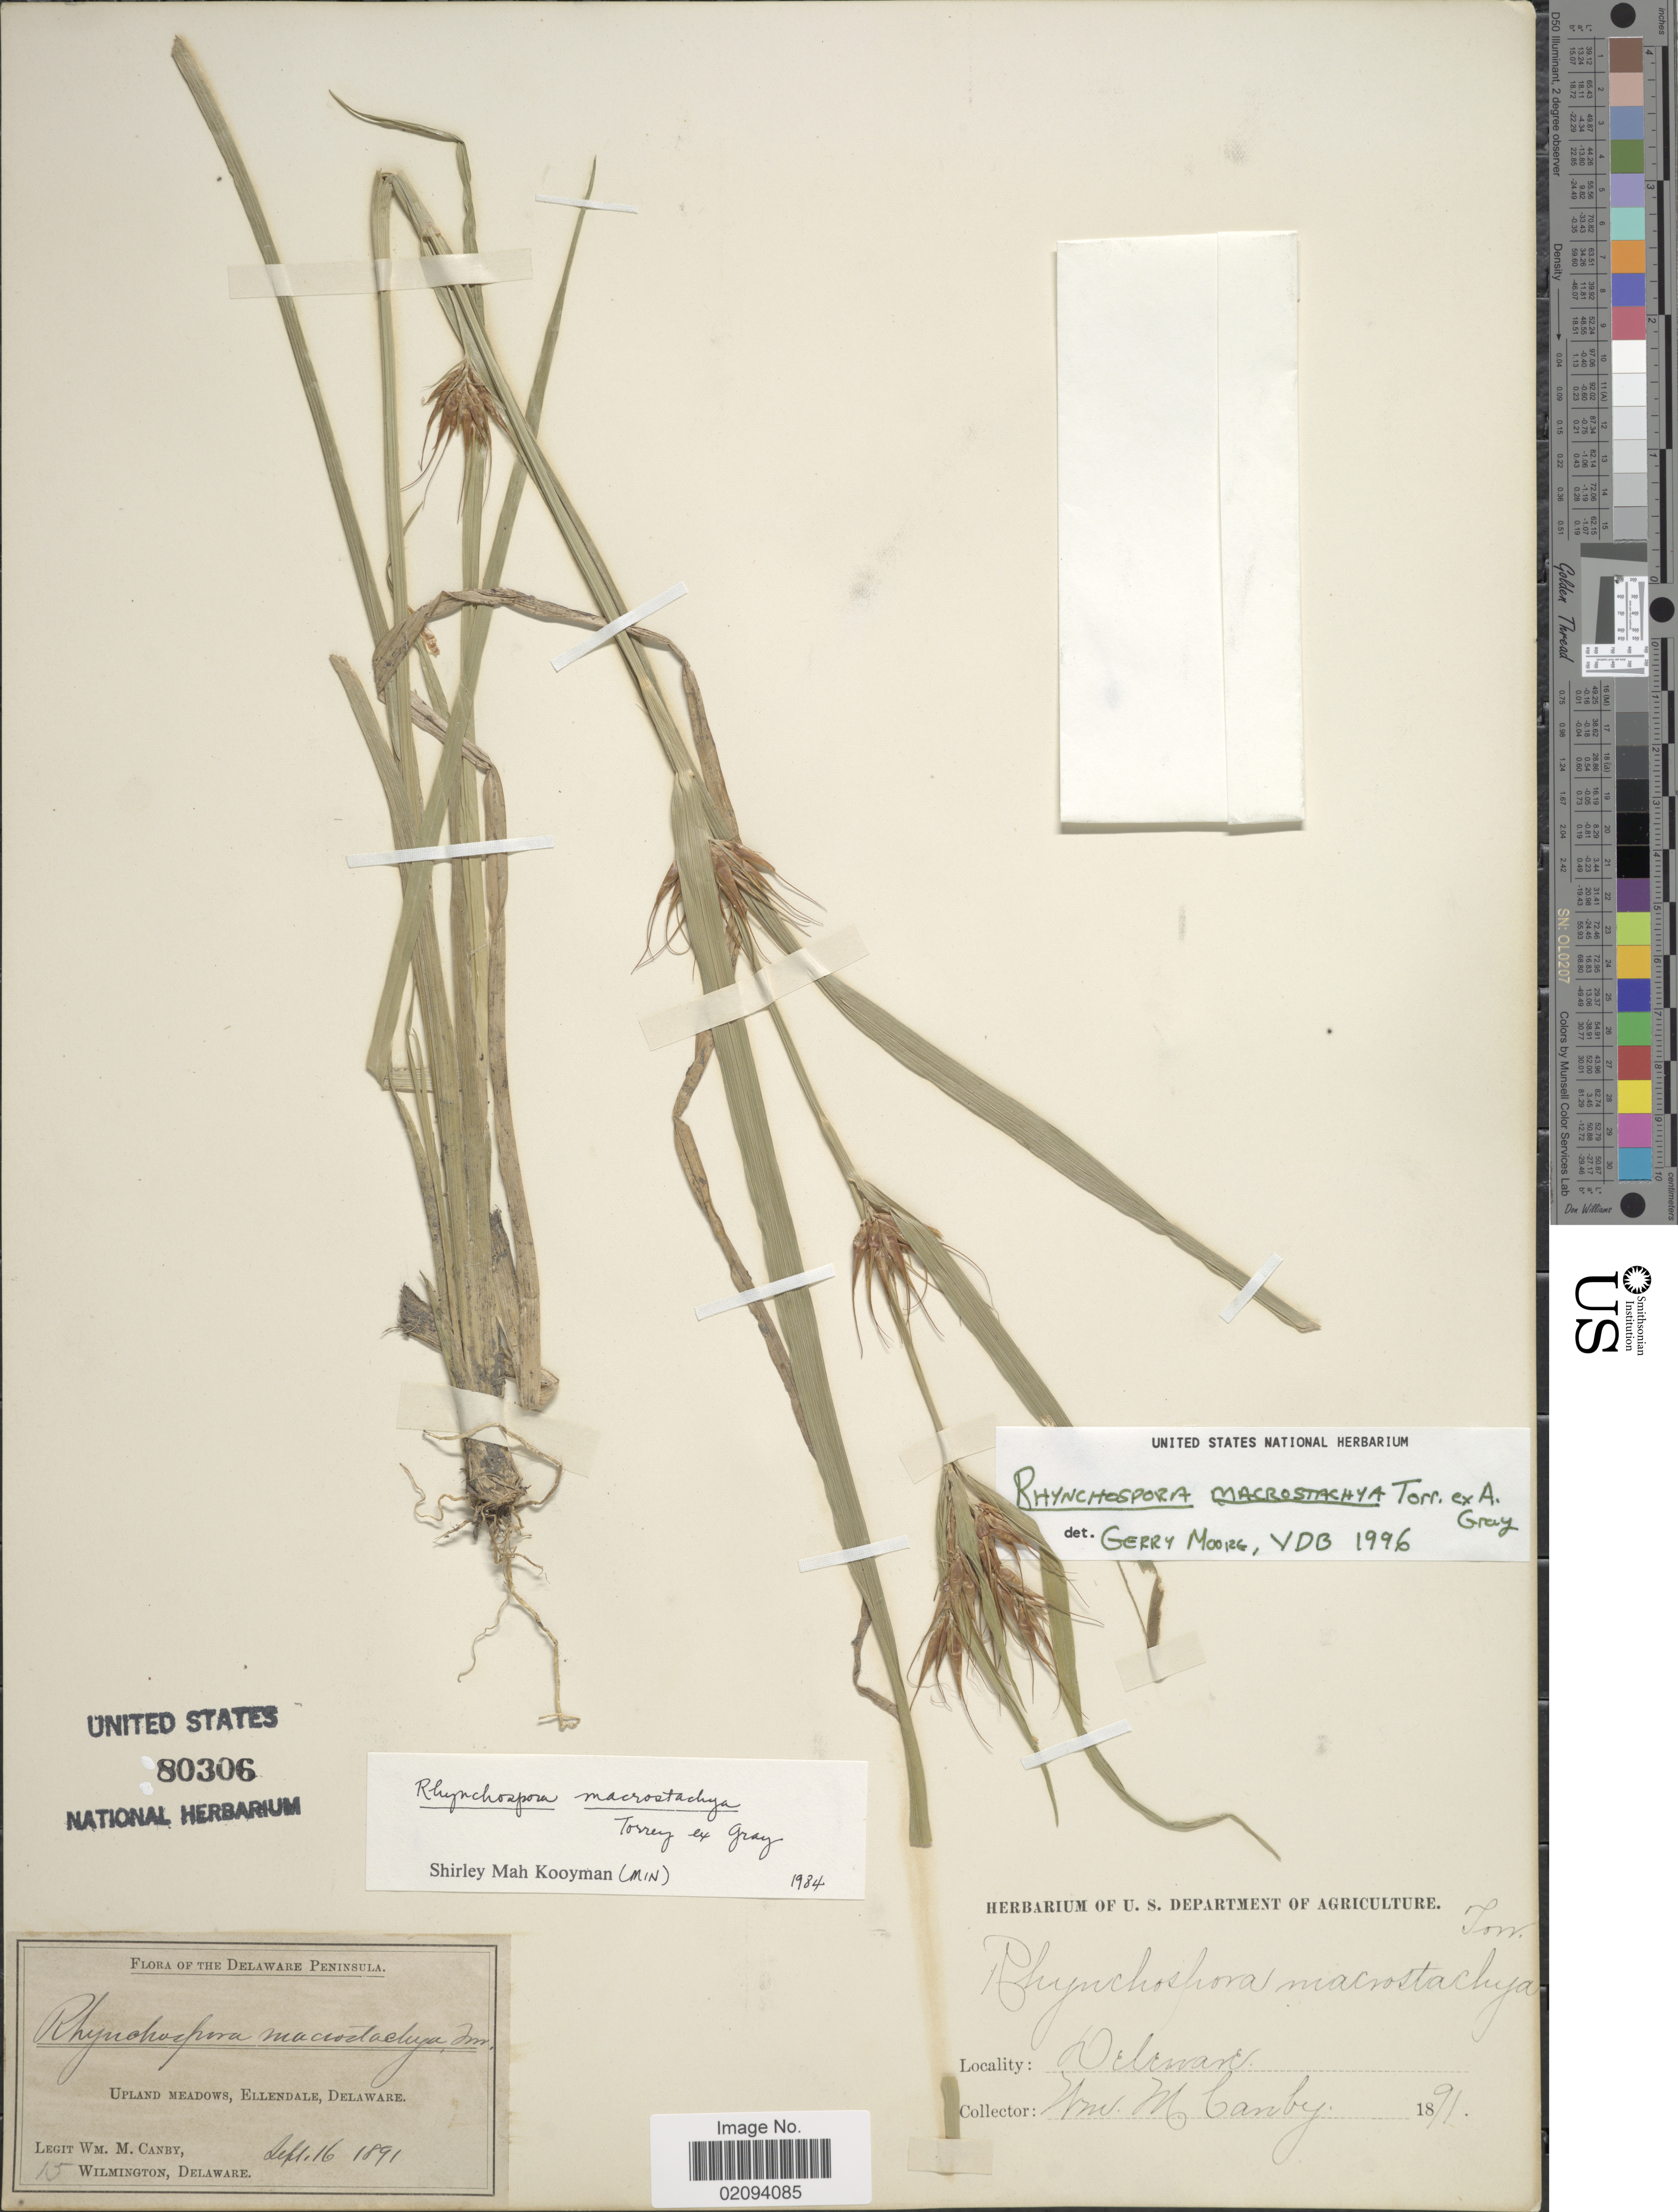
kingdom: Plantae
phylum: Tracheophyta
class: Liliopsida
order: Poales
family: Cyperaceae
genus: Rhynchospora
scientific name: Rhynchospora macrostachya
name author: Torr. ex A. Gray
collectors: W. M. Canby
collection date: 1891-09-16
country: United States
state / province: Delaware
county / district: Sussex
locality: Delaware Peninsula. Upland Meadows, Ellendale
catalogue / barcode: US 80306